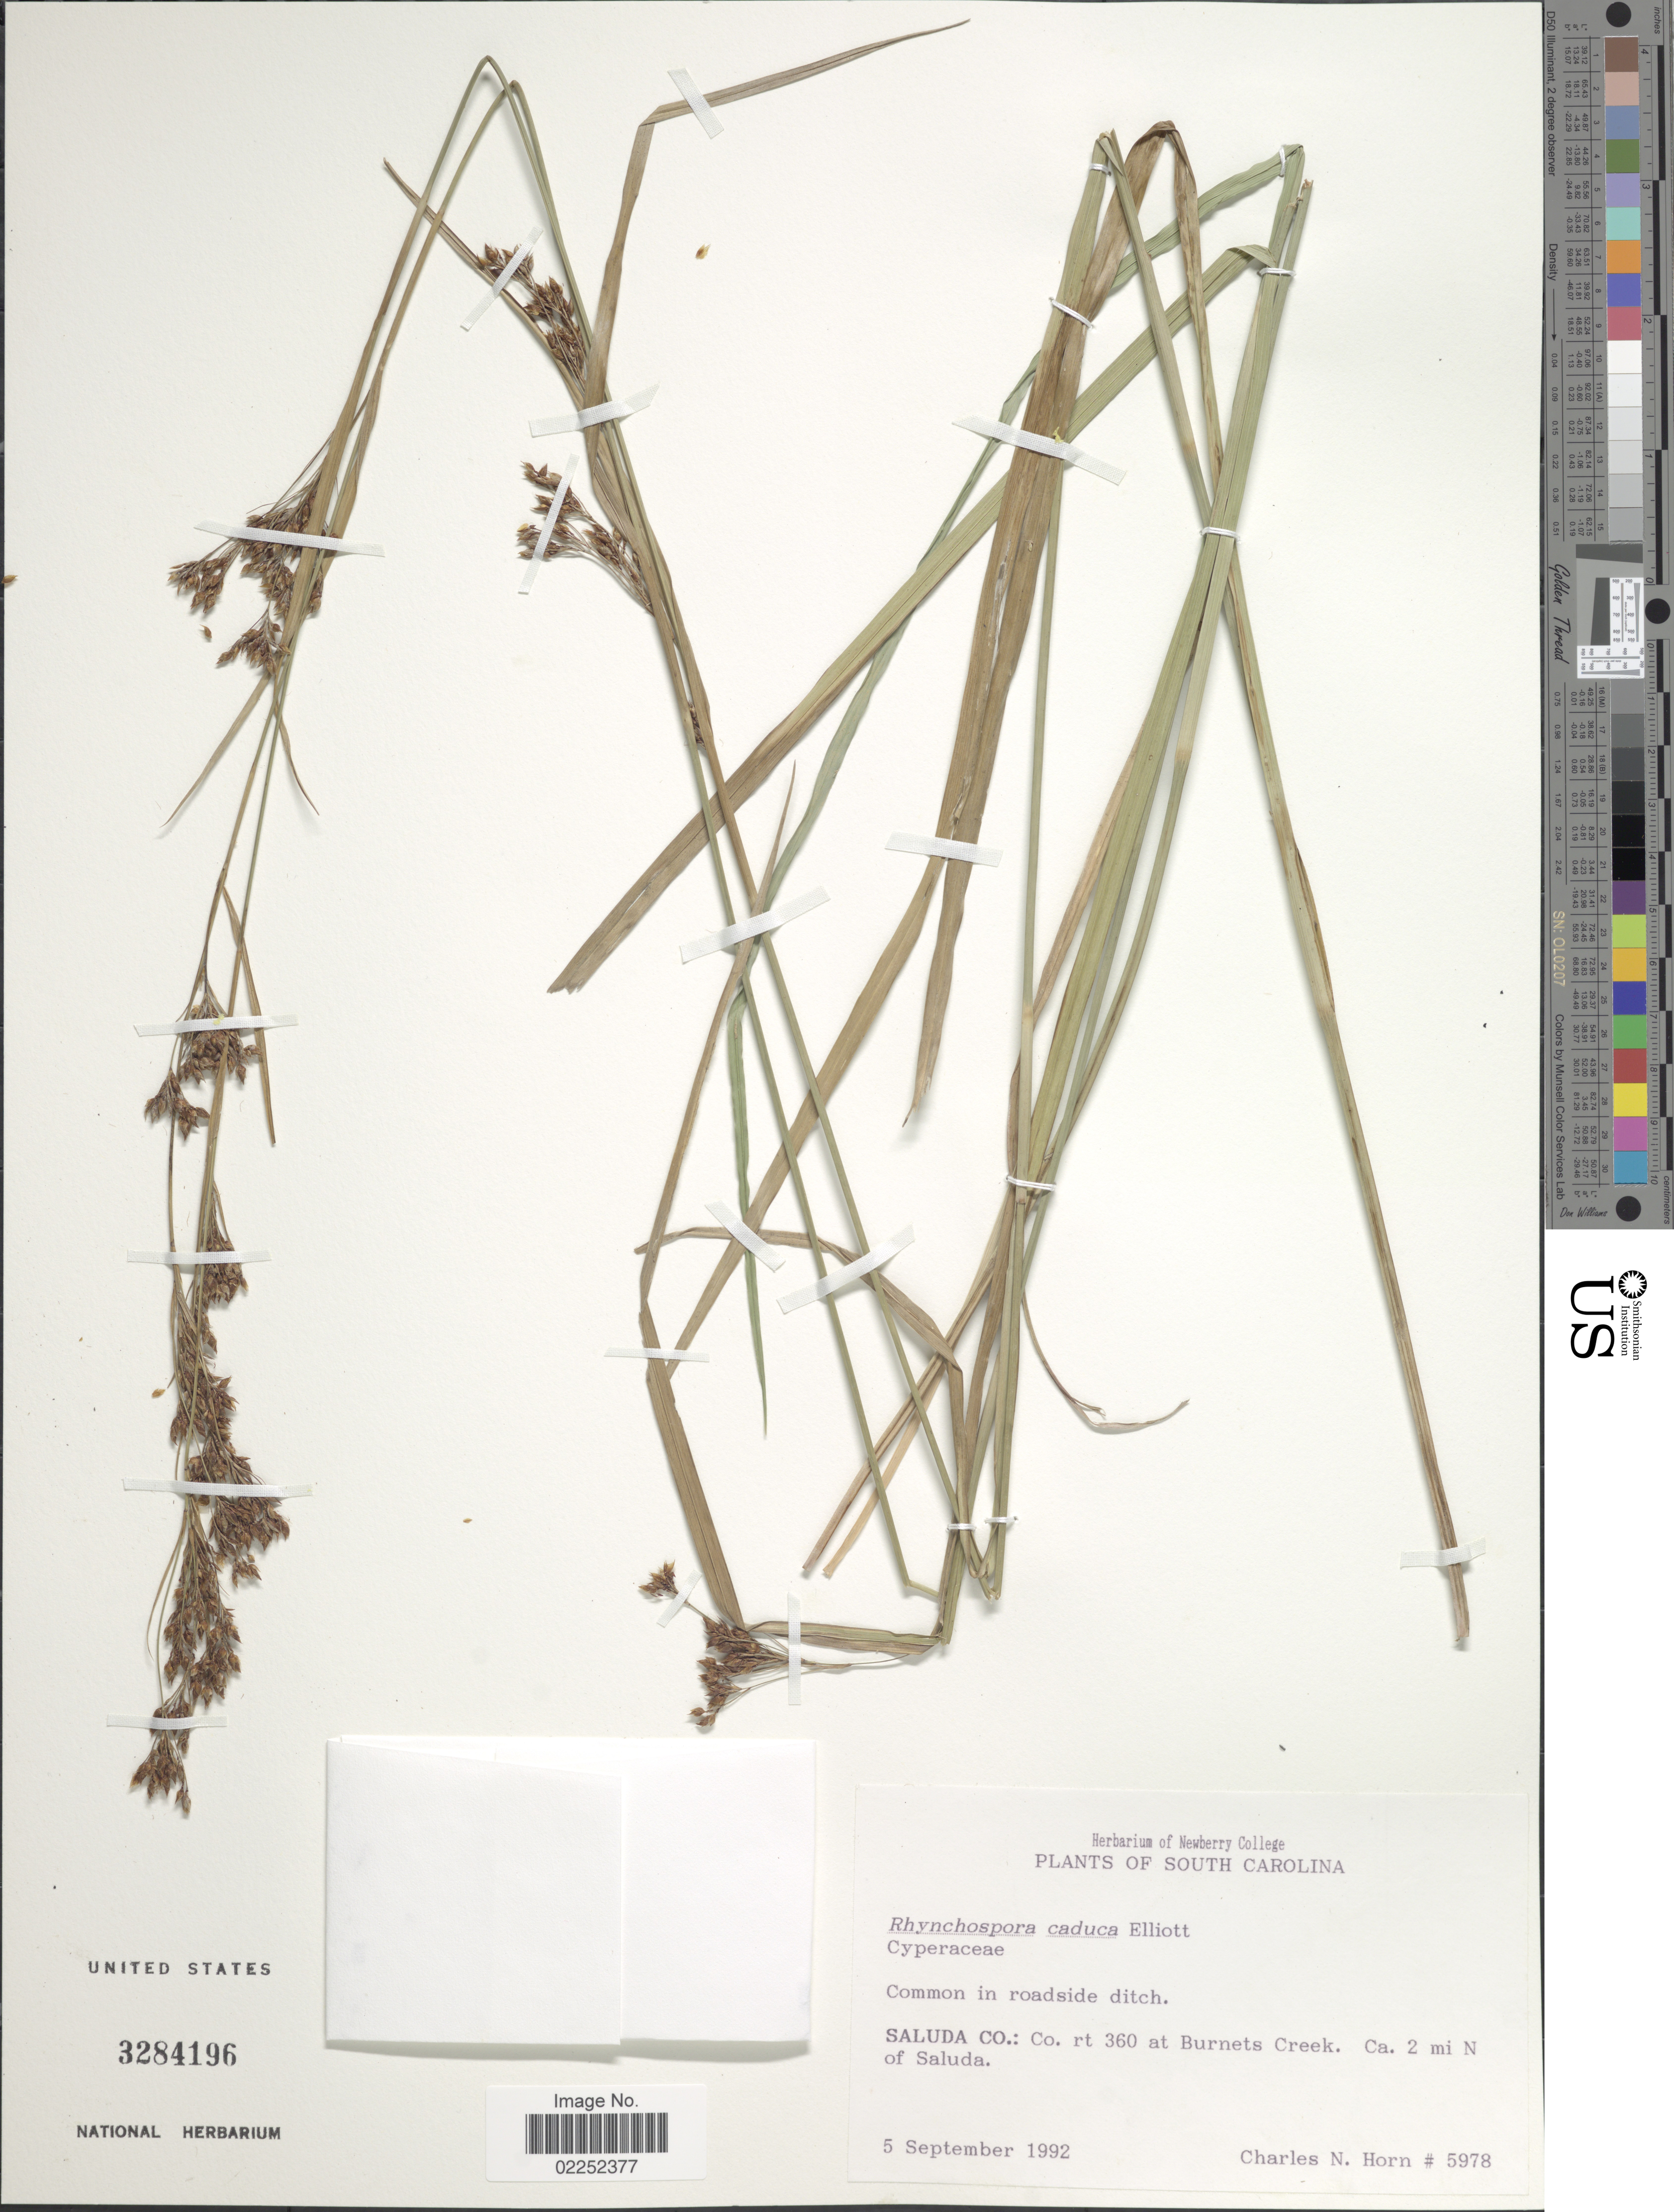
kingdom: Plantae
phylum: Tracheophyta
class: Liliopsida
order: Poales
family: Cyperaceae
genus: Rhynchospora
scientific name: Rhynchospora caduca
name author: Elliott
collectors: C. N. Horn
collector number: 5978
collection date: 1992-09-05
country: United States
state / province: South Carolina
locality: Common in roadside ditch, Saluda Co: Co rt 360 at Burnets Creek. Ca. 2 mi N of Saluda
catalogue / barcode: US 3284196